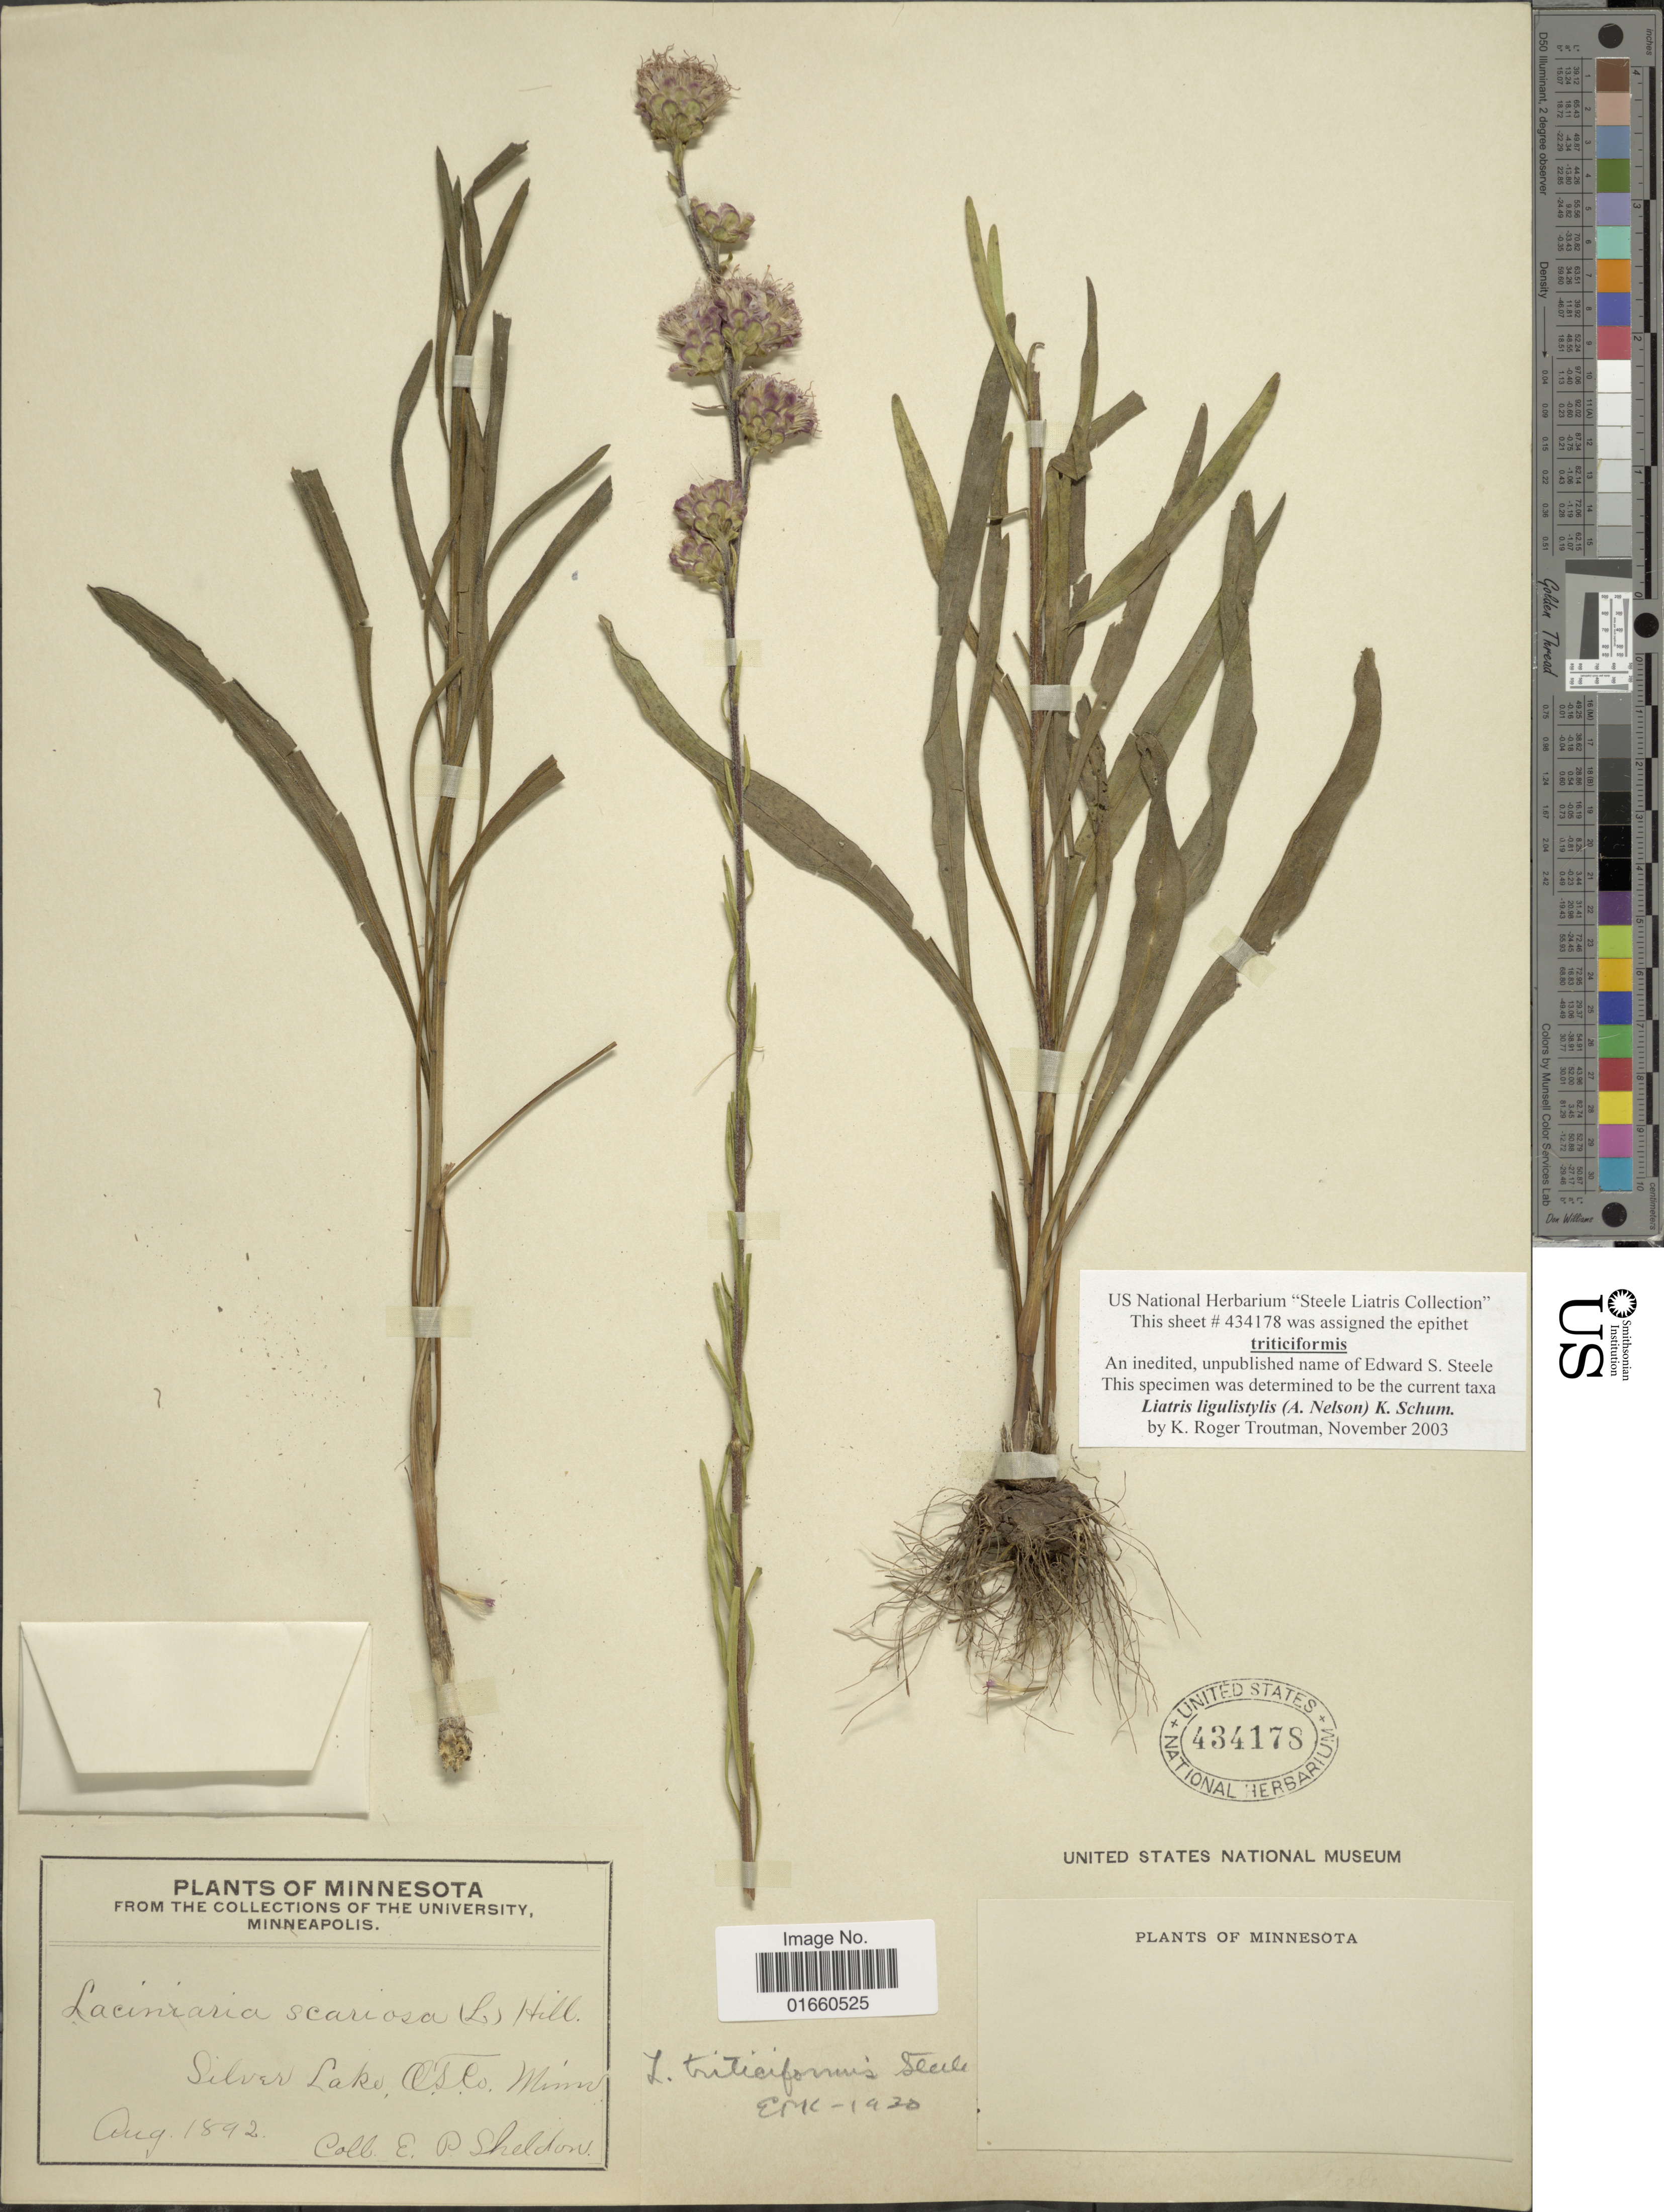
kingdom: Plantae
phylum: Tracheophyta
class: Magnoliopsida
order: Asterales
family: Asteraceae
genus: Liatris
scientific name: Liatris ligulistylis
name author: (A. Nelson) K. Schum.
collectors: E. P. Sheldon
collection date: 1892-08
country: United States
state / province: Minnesota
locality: Silver Lake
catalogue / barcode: US 434178